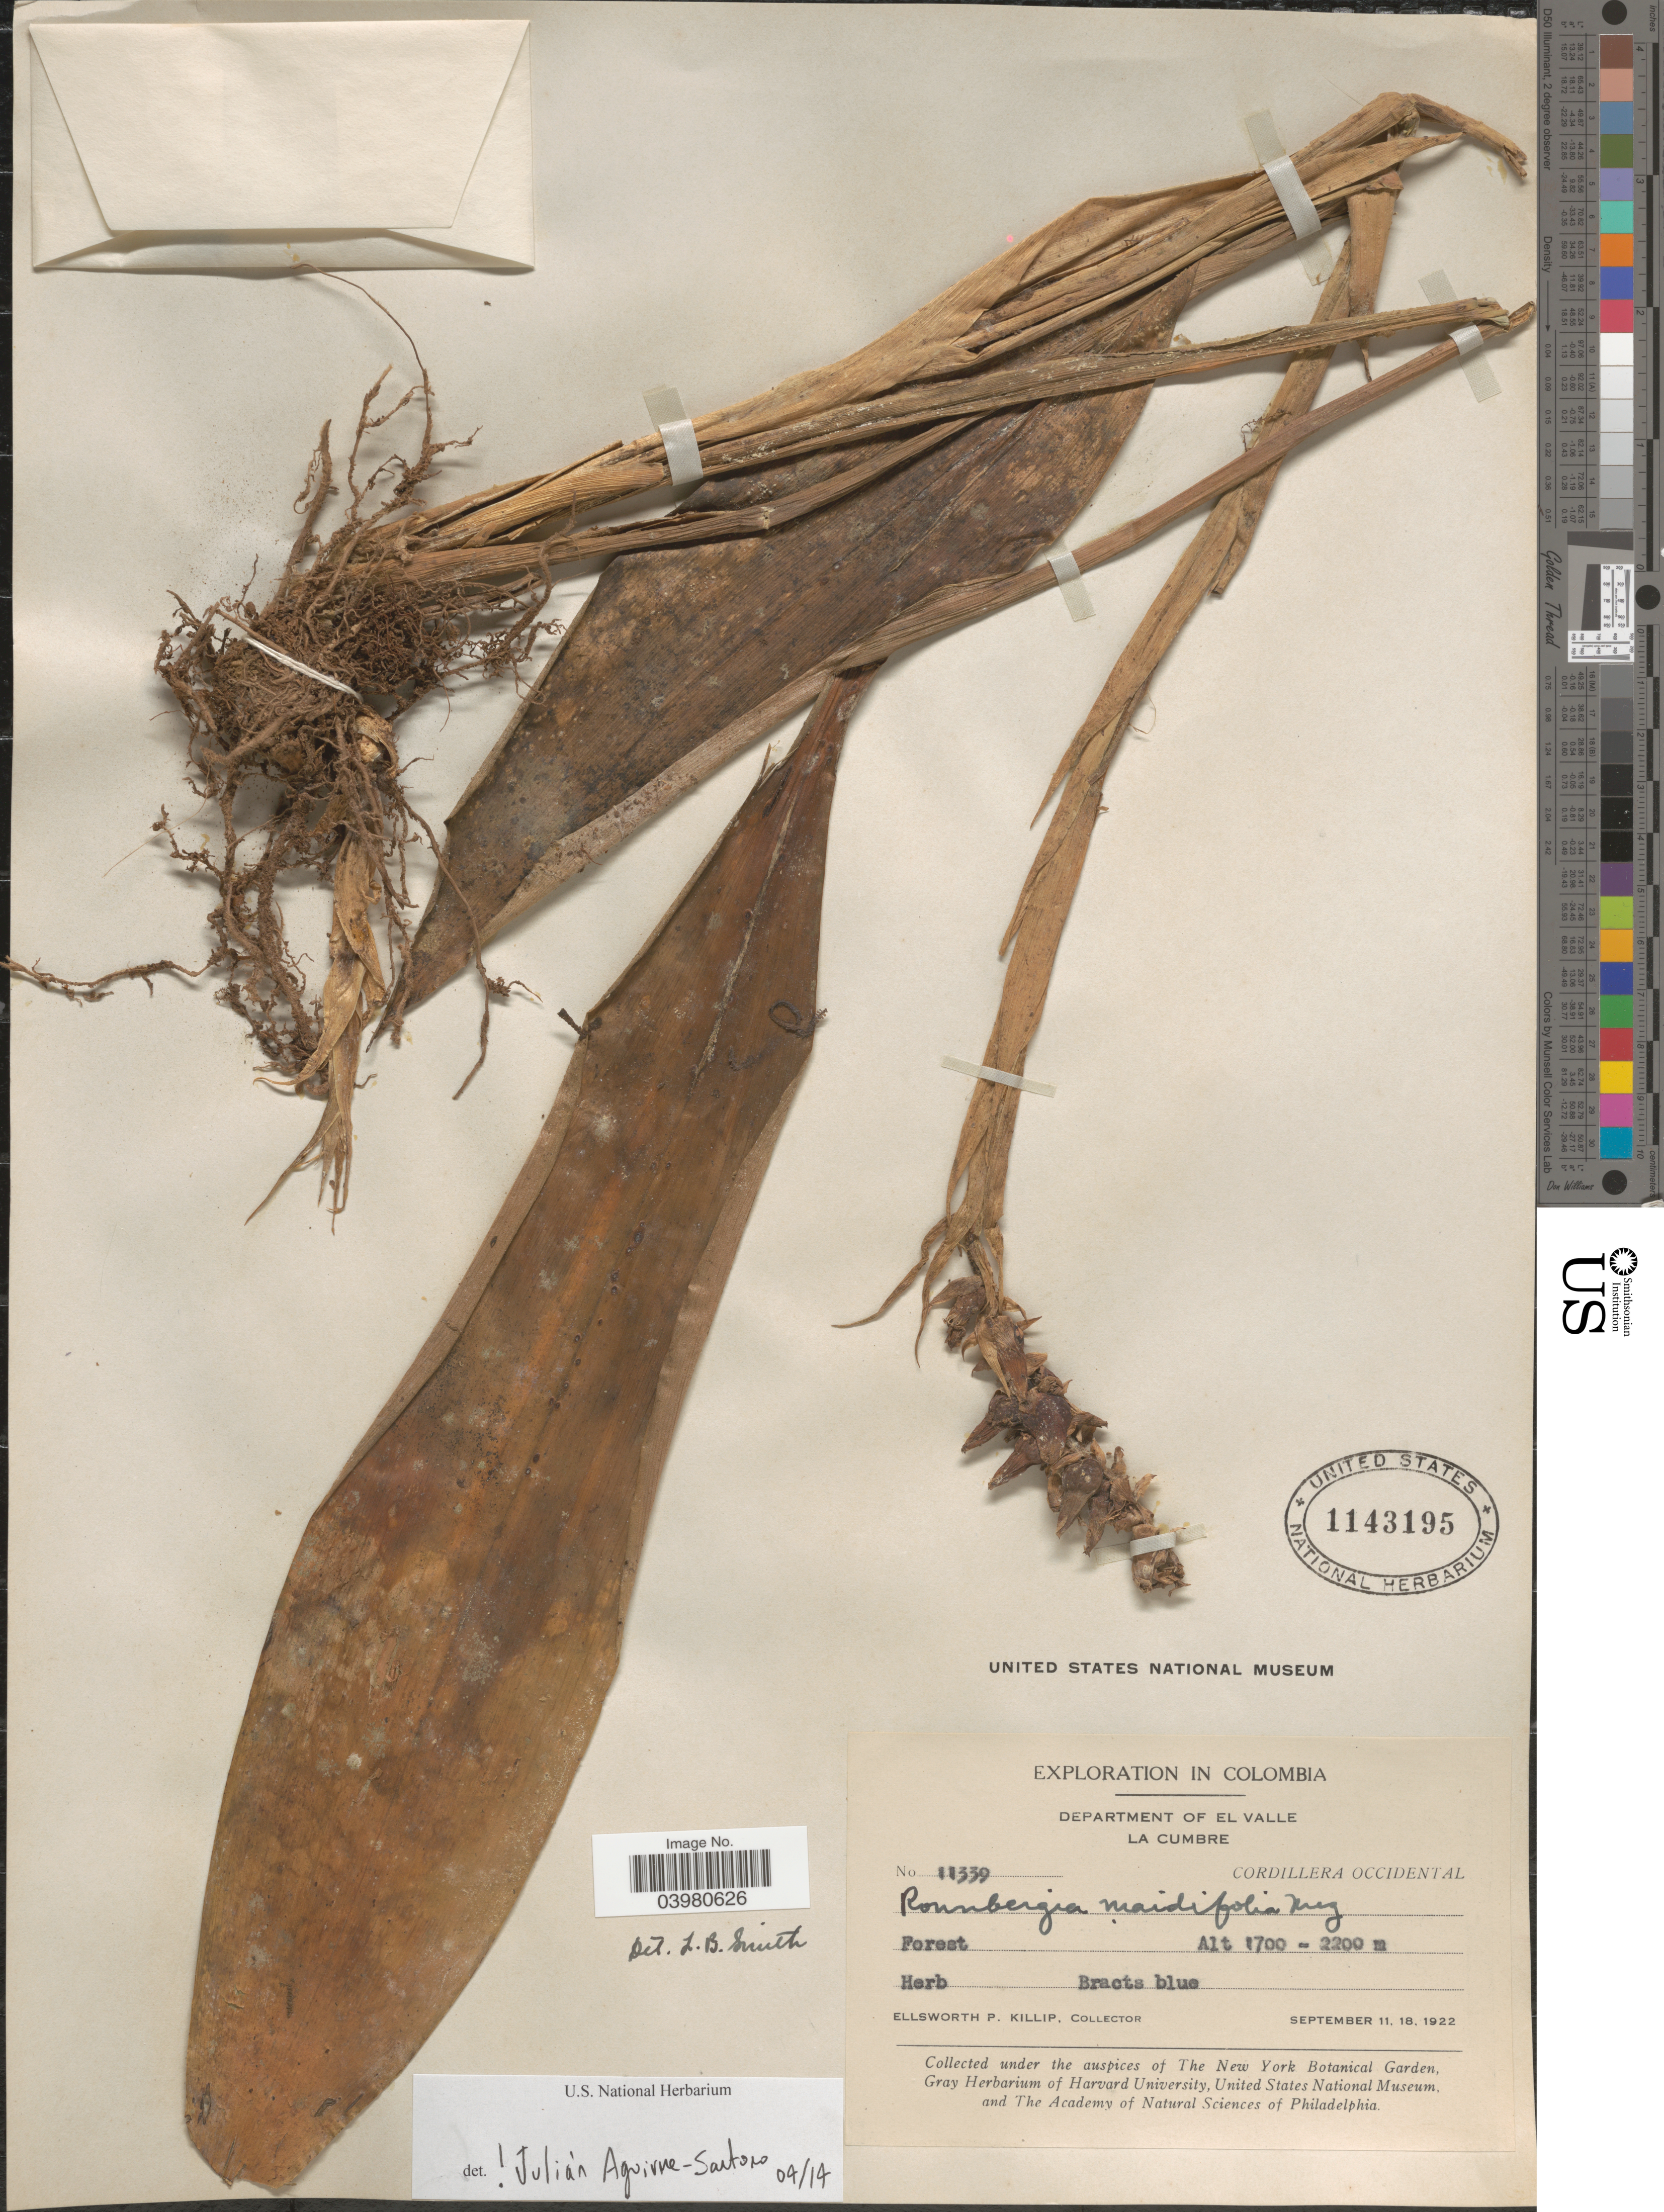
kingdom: Plantae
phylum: Tracheophyta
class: Liliopsida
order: Poales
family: Bromeliaceae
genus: Ronnbergia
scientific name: Ronnbergia maidifolia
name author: Mez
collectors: E. P. Killip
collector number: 11339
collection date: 1922-09-11/1922-09-18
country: Colombia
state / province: Valle del Cauca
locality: Department of El Valle. La Cumbre. Cordillera Occidental.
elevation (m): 1700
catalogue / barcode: US 1143195